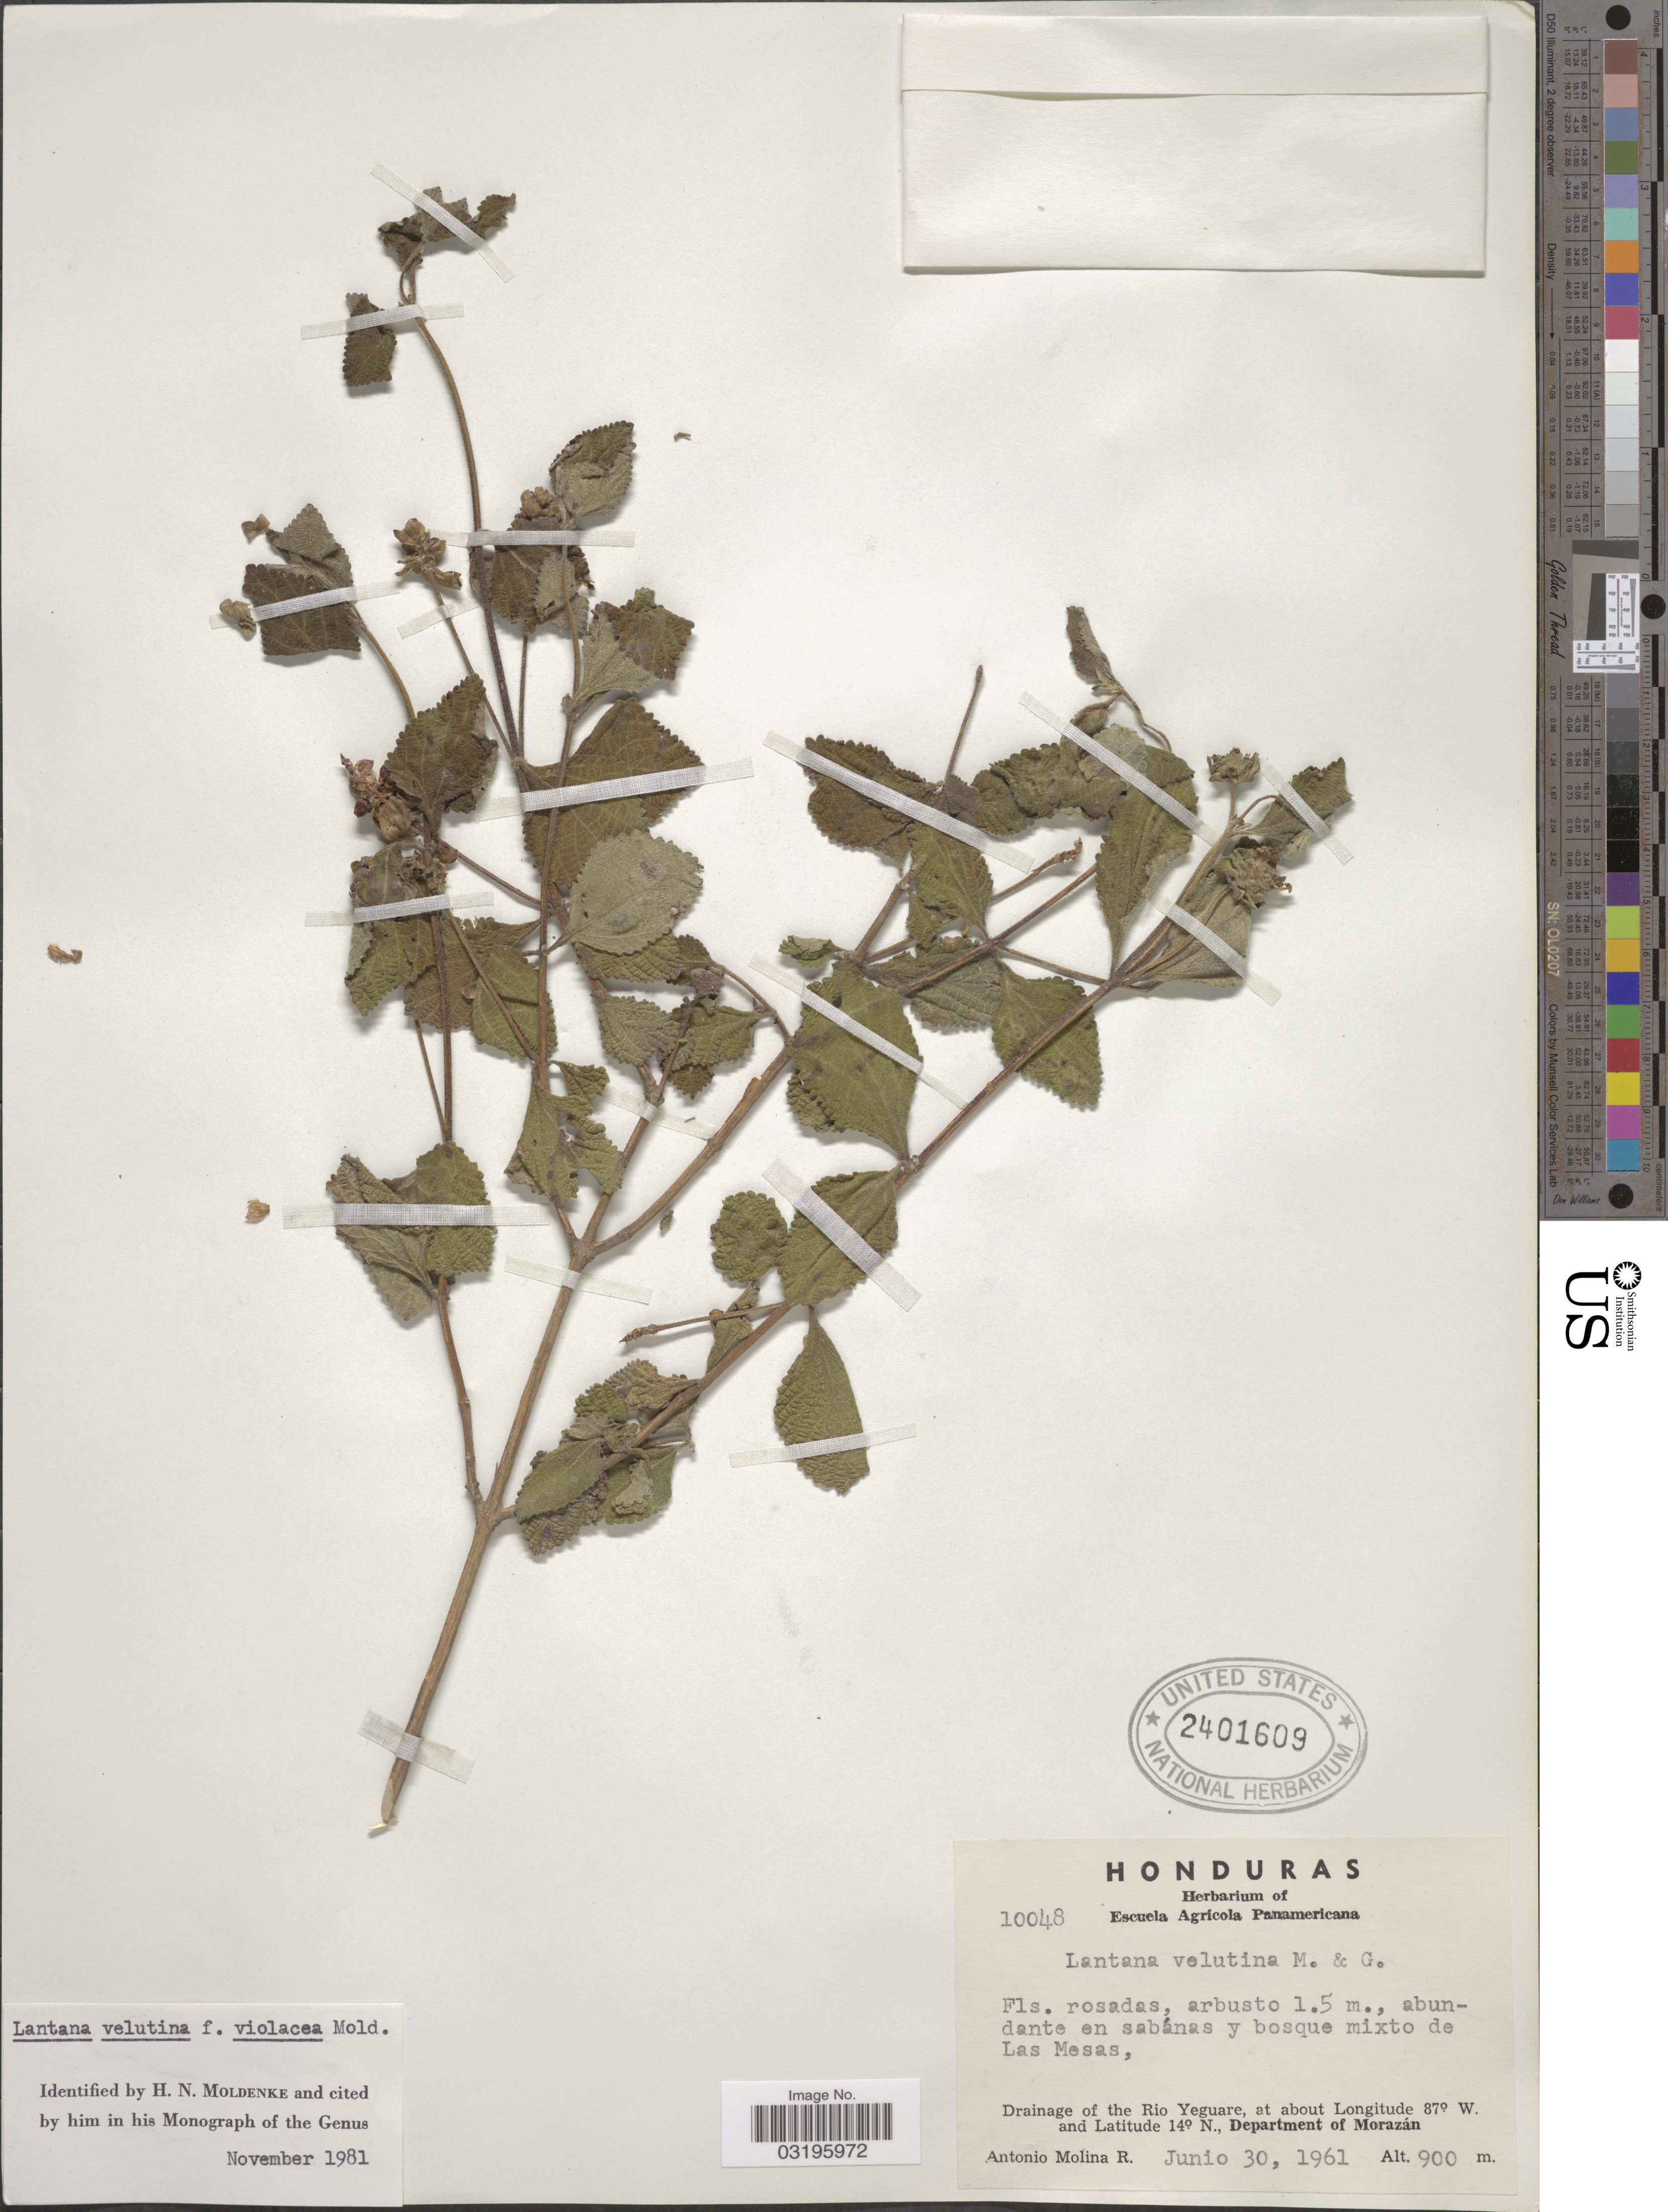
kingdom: Plantae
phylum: Tracheophyta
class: Magnoliopsida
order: Lamiales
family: Verbenaceae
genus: Lantana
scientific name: Lantana velutina f. violacea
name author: Moldenke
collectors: A. Molina R.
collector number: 10048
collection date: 1961-06-30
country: Honduras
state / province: Fco. Morazán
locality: Abundante en sabánas y bosque mixto de Las Mesas. Drainage of the Rio Yeguare, Department of Morazán.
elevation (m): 900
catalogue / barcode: US 2401609